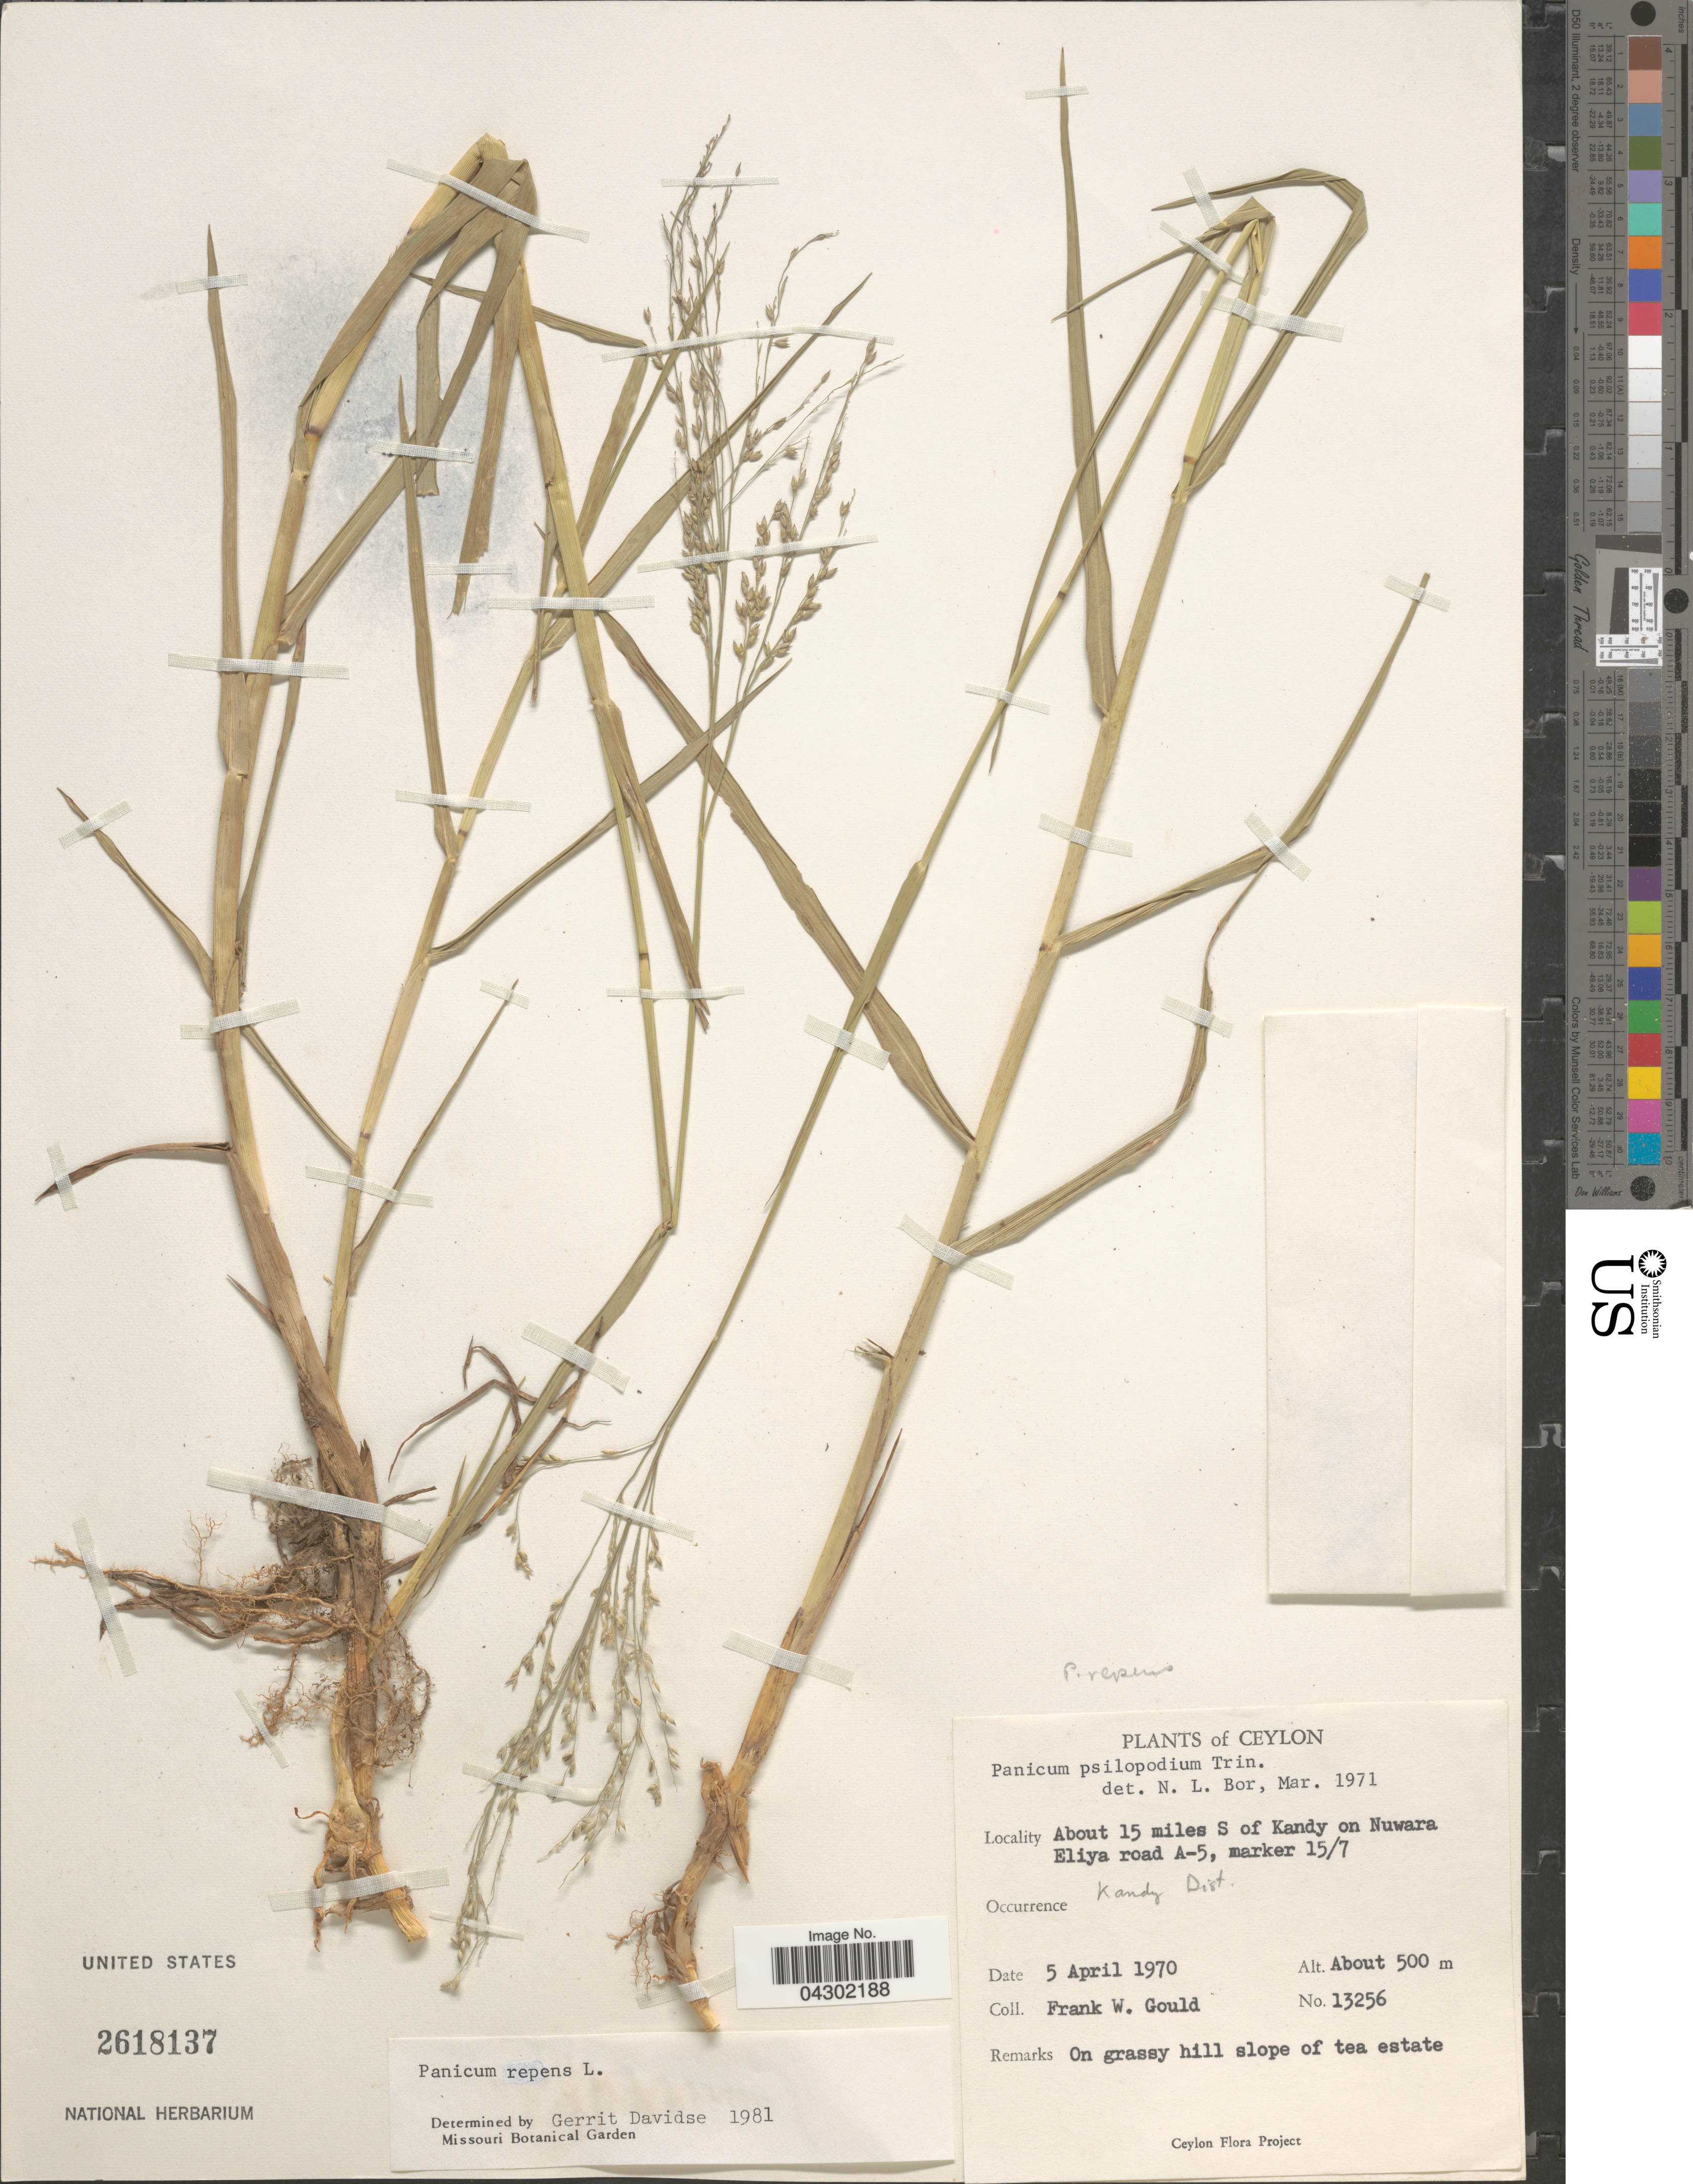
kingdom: Plantae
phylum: Tracheophyta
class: Liliopsida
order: Poales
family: Poaceae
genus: Panicum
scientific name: Panicum repens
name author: L.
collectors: F. W. Gould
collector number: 13256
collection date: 1970-04-05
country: Sri Lanka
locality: Ceylon. About 15 miles S of Kandy on Nuwara Eliya road A-5, marker 15/7. Kandy Dist.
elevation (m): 500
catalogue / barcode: US 2618137